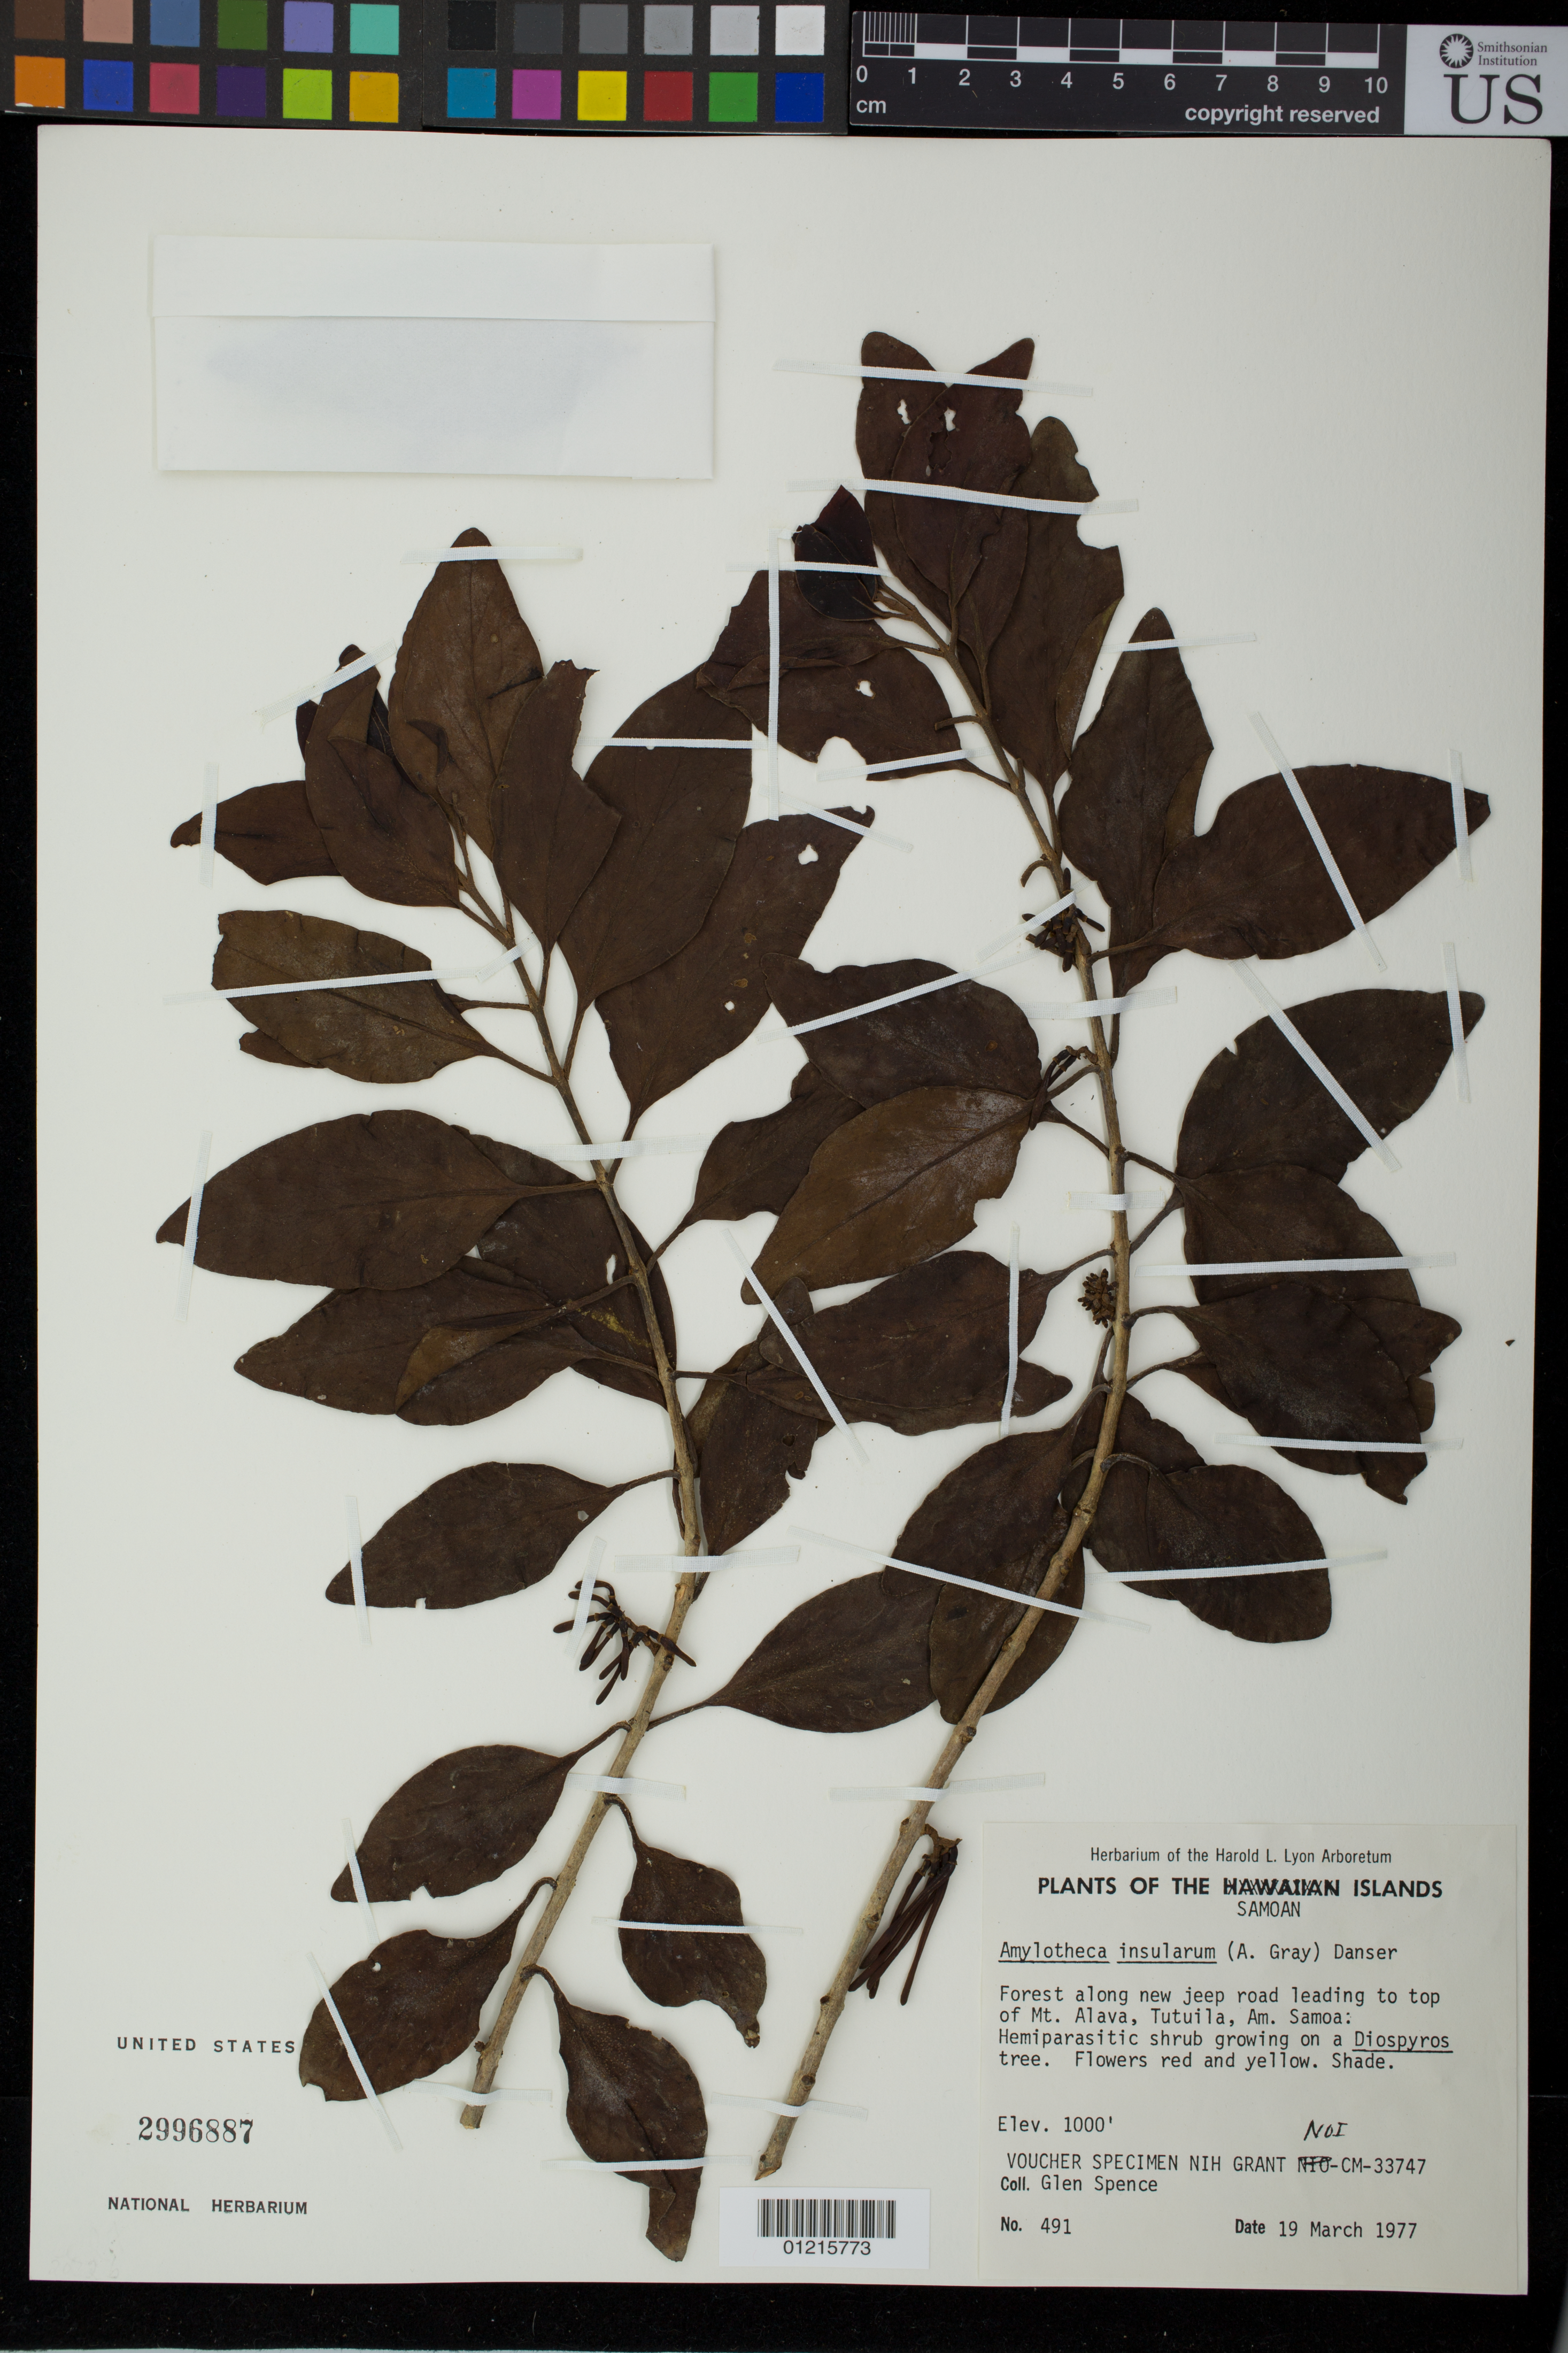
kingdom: Plantae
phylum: Tracheophyta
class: Magnoliopsida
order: Santalales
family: Loranthaceae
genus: Amylotheca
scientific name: Amylotheca insularum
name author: (A. Gray) Danser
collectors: G. Spence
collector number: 491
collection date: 1977-03-19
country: American Samoa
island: Tutuila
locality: Forest along new jeep road leading to top of Mt. Alava.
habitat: Shade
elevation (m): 305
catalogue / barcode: US 2996887